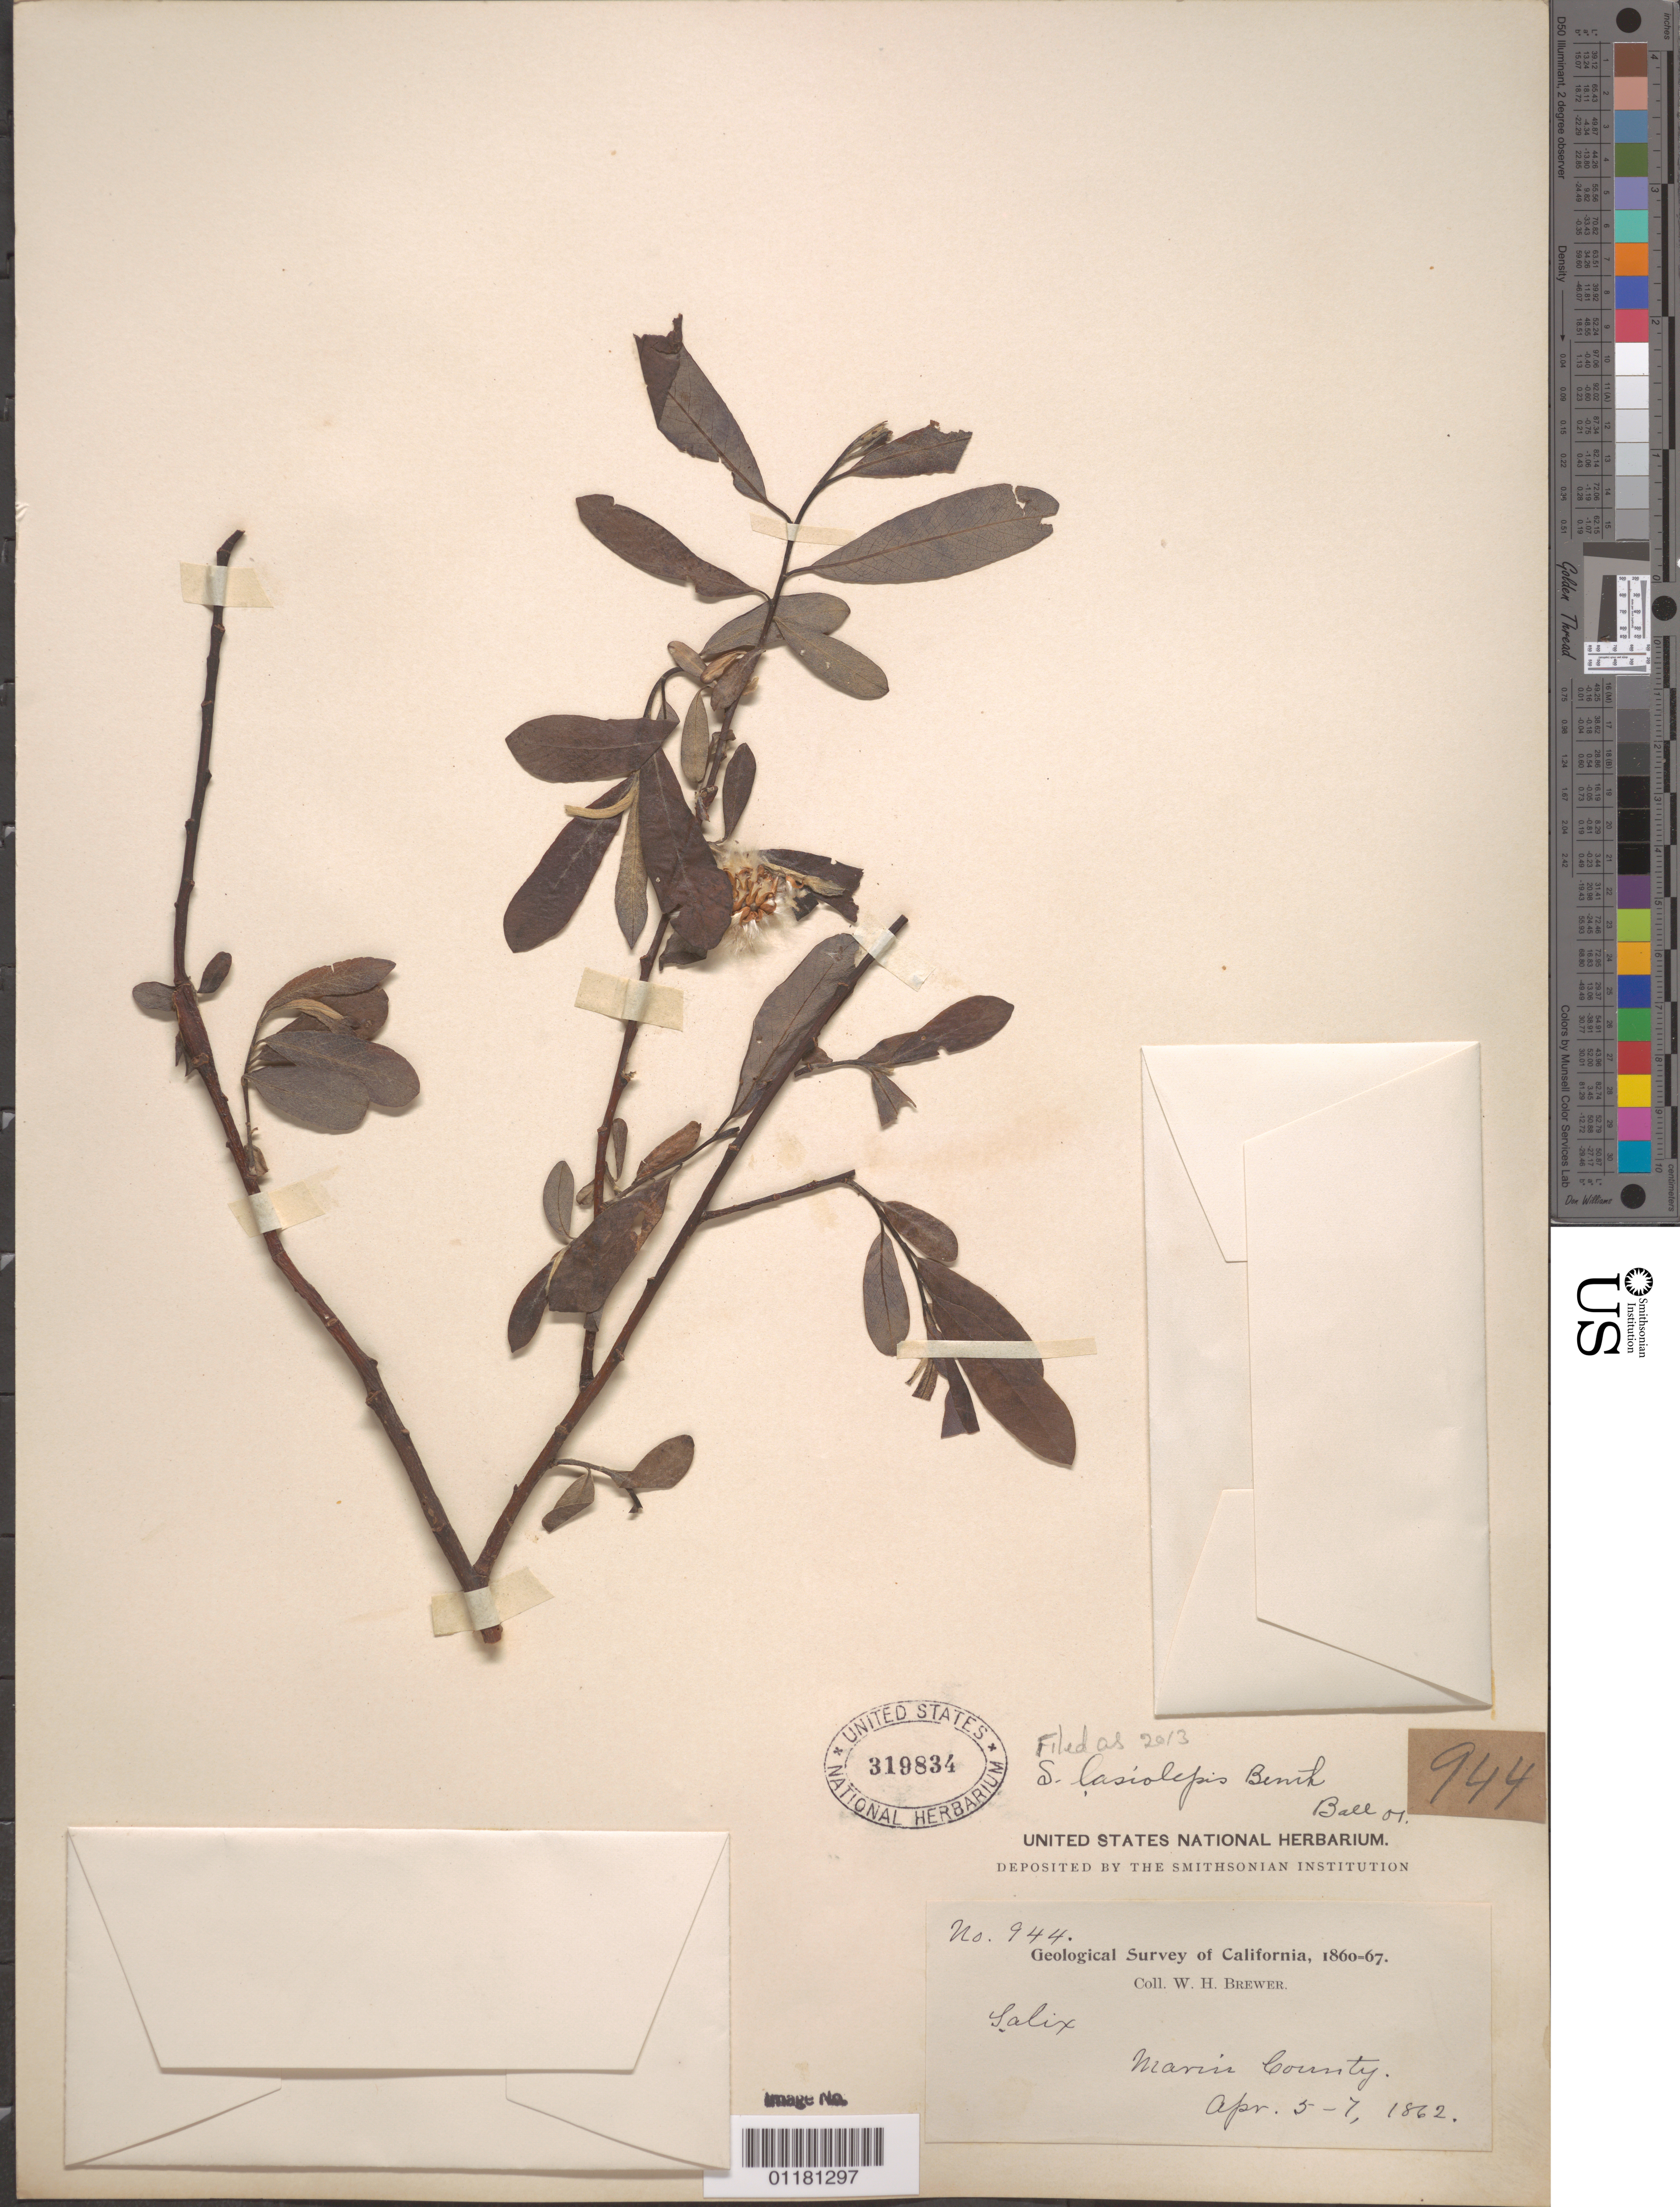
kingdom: Plantae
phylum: Tracheophyta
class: Magnoliopsida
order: Malpighiales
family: Salicaceae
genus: Salix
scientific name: Salix lasiolepis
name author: Benth.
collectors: W. H. Brewer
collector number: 944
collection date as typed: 5 Apr 1862 to 7 Apr 1862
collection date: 1862-04-05/1862-04-07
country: United States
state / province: California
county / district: Marin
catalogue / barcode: US 319834